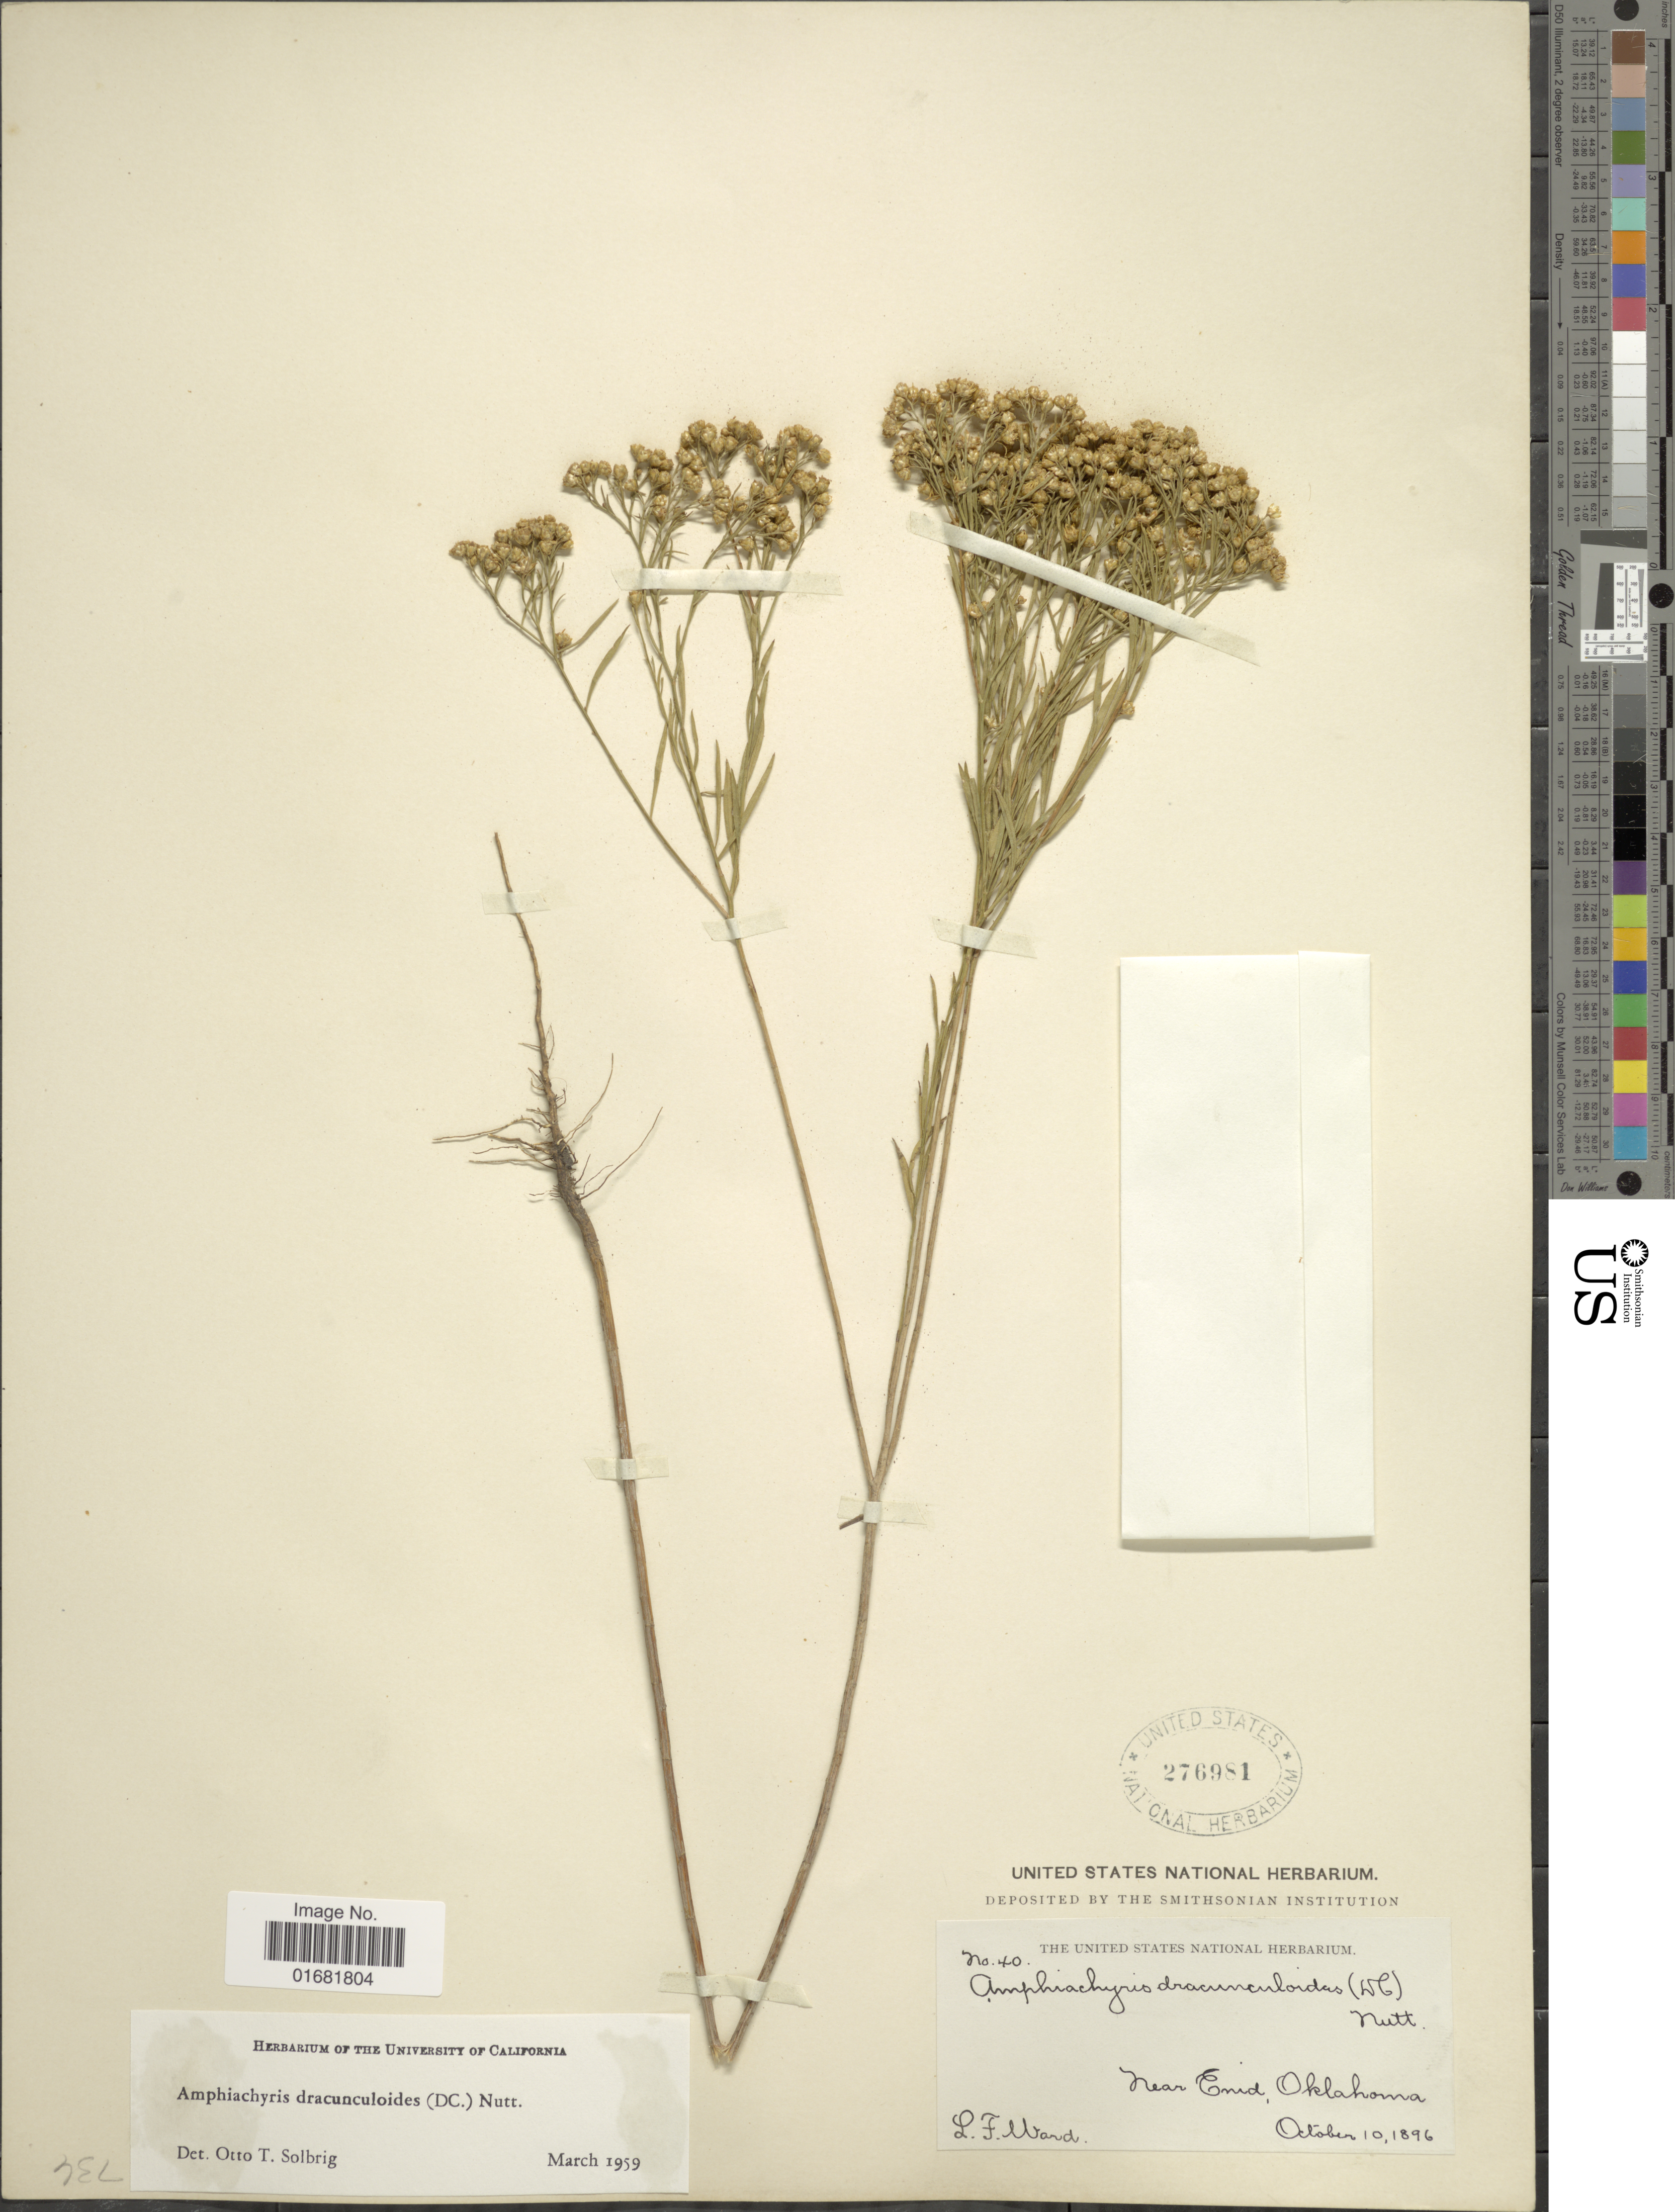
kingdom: Plantae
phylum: Tracheophyta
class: Magnoliopsida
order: Asterales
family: Asteraceae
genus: Amphiachyris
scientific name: Amphiachyris dracunculoides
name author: (DC.) Nutt.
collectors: L. Ward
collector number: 40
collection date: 1896-10-10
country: United States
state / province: Oklahoma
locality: Near Enid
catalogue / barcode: US 276981